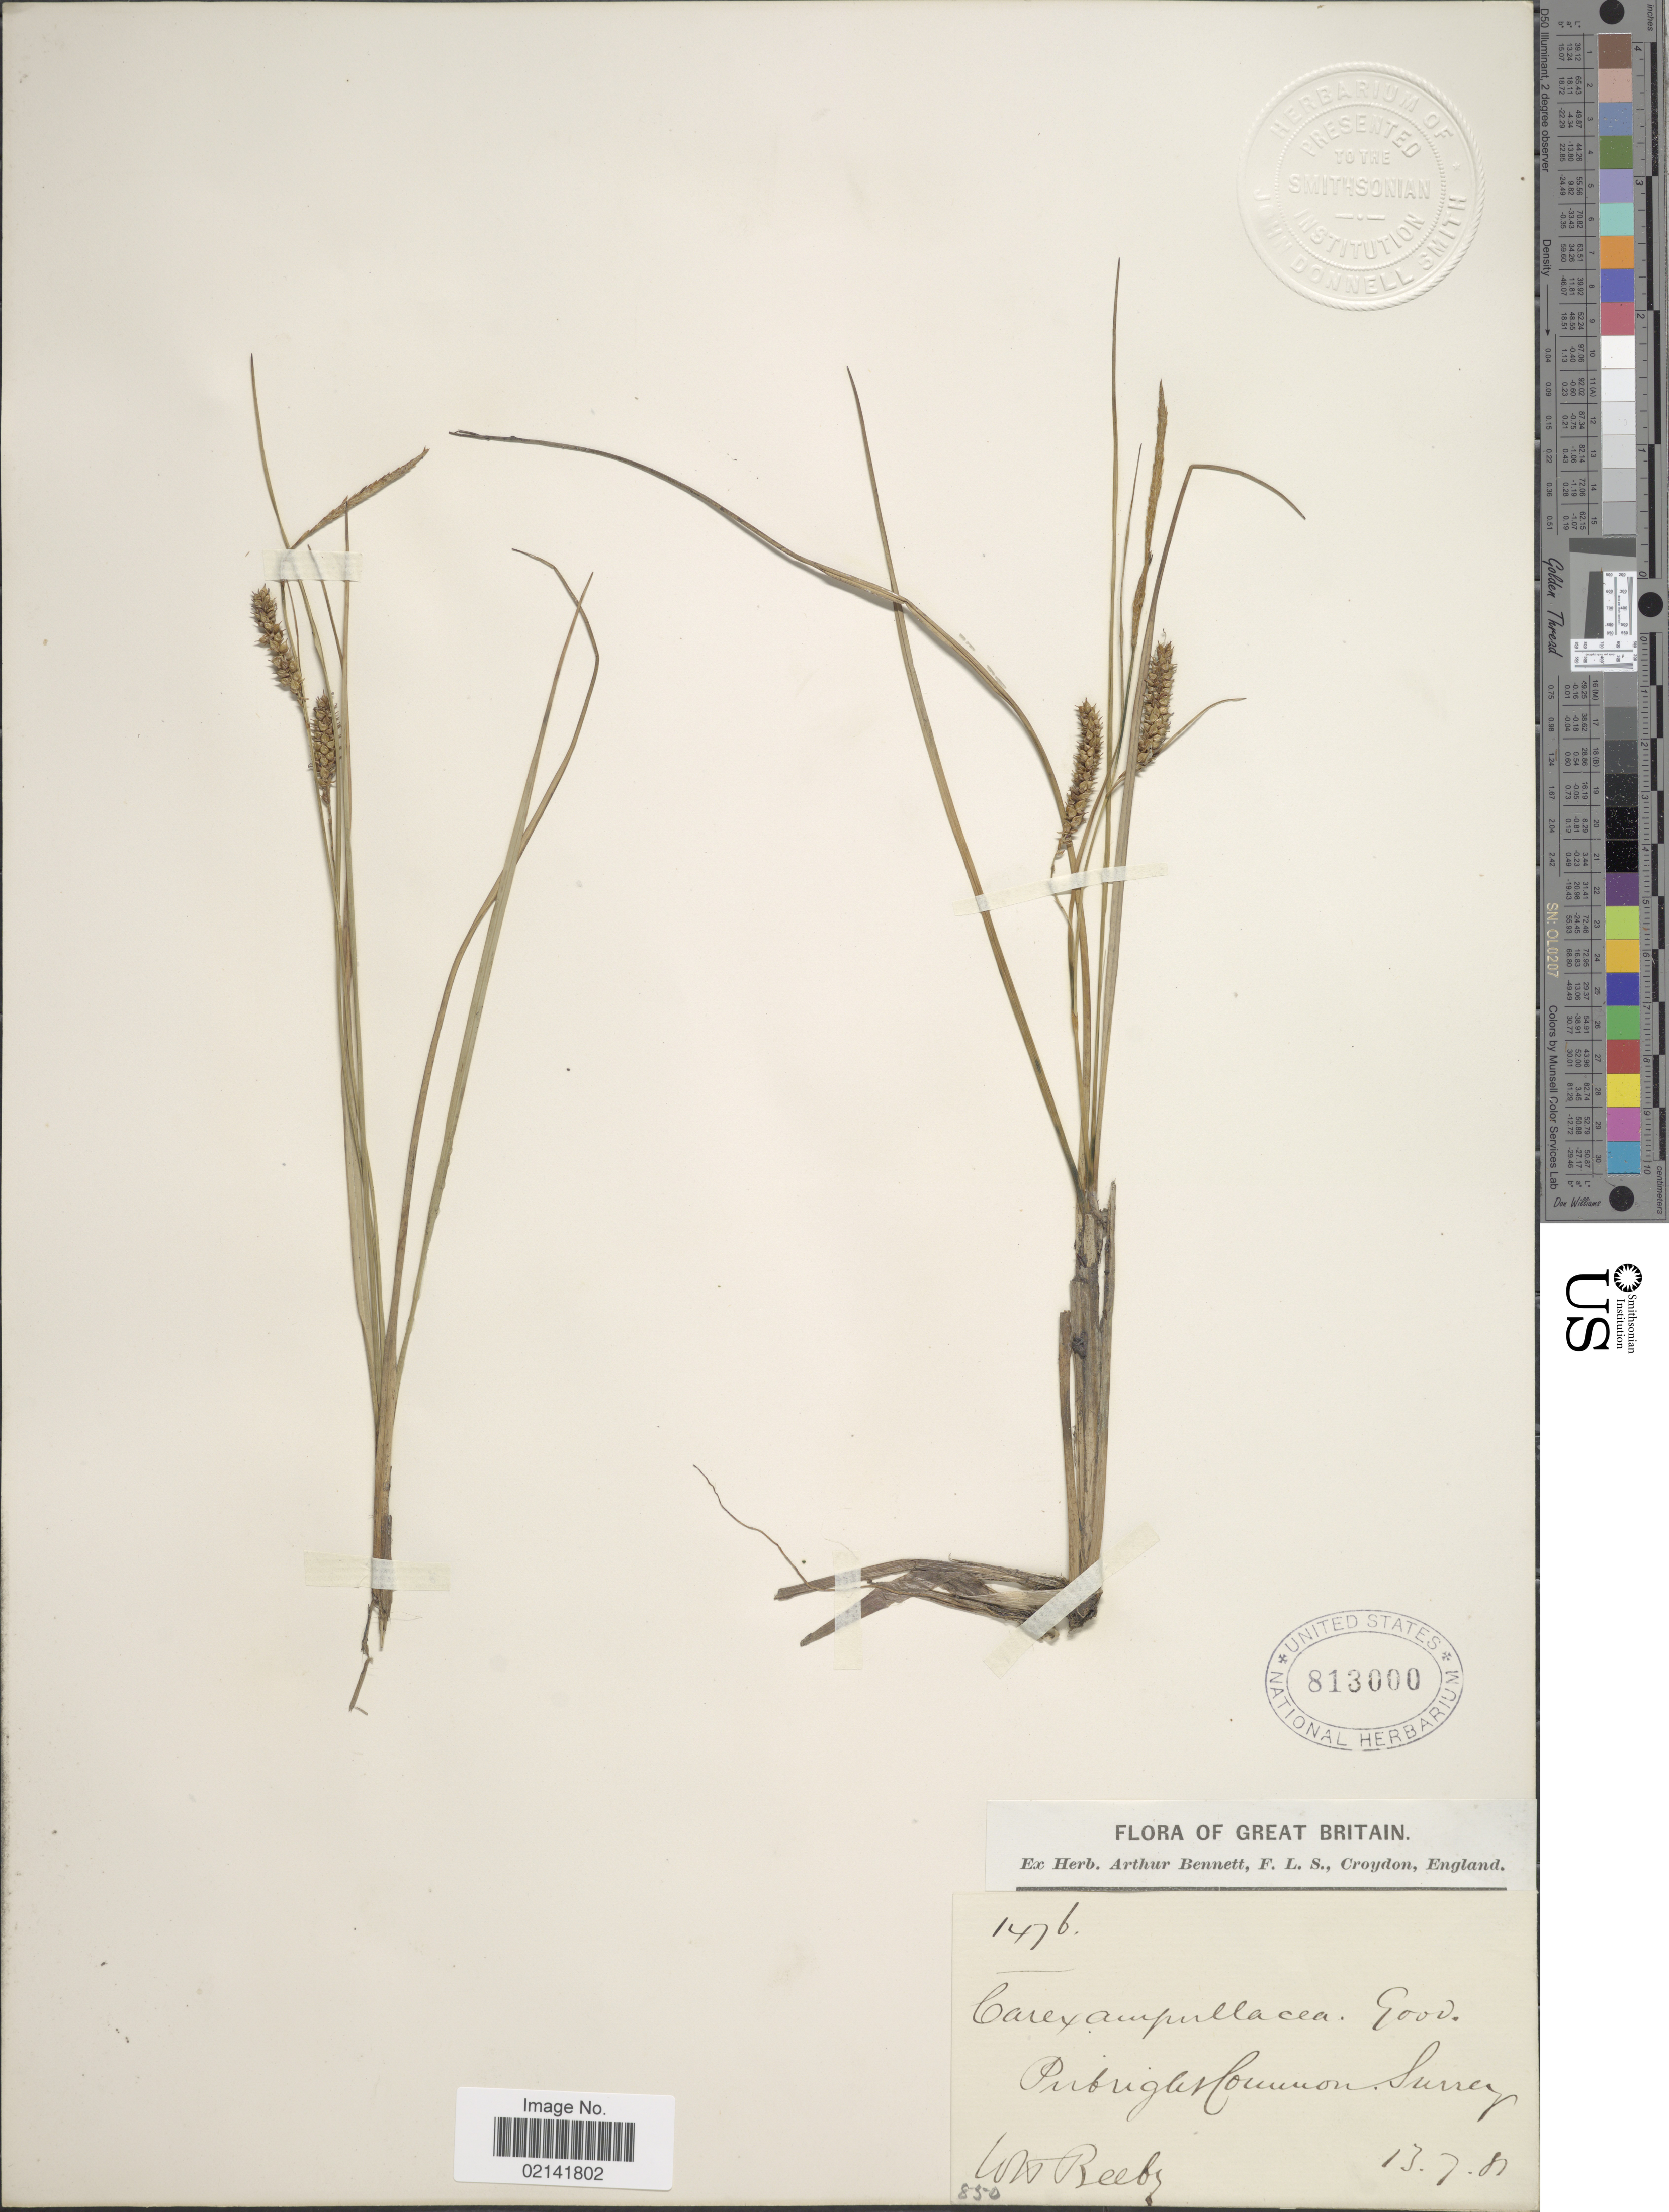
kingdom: Plantae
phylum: Tracheophyta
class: Liliopsida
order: Poales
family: Cyperaceae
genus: Carex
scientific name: Carex rostrata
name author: Stokes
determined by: Strong, Mark T., (BOT), Smithsonian Institution - National Museum of Natural History (UNITED STATES)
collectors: W. Beeby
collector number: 1476/850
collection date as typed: Transcribed d/m/y: 13/7/81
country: United Kingdom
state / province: England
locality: Great Britain. PubughsCouwen Surrey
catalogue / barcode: US 813000